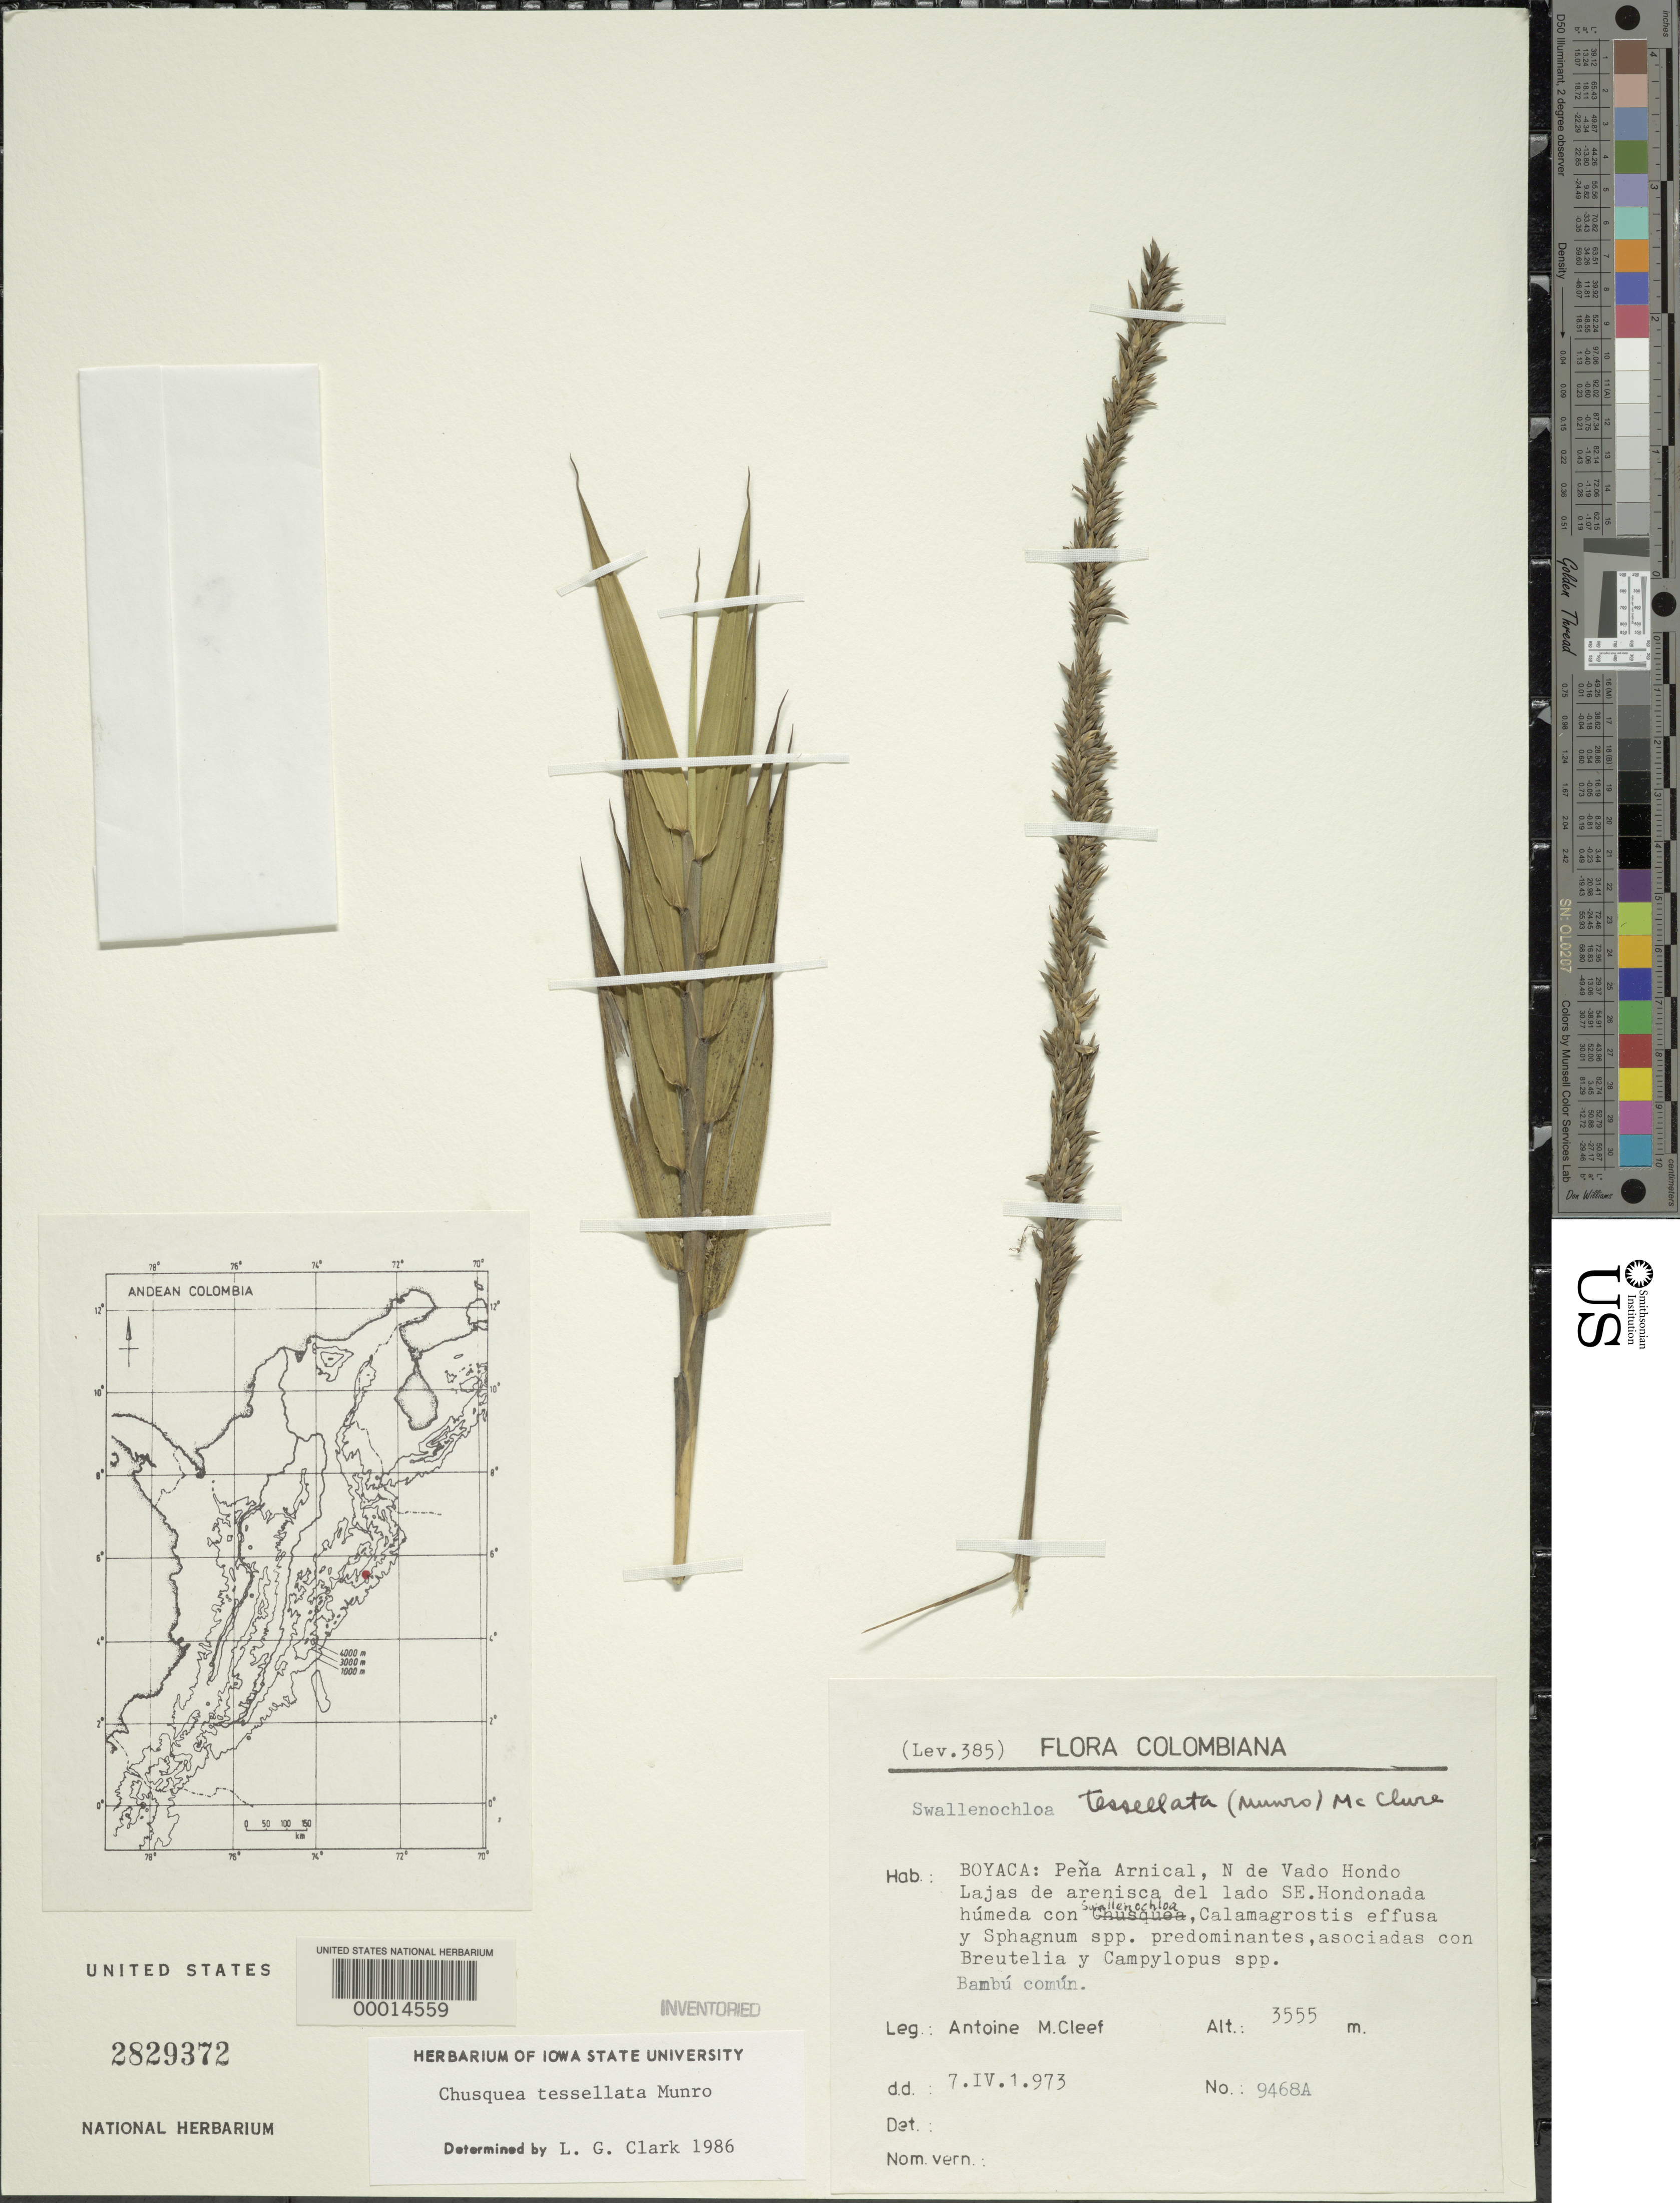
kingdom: Plantae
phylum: Tracheophyta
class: Liliopsida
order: Poales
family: Poaceae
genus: Chusquea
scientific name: Chusquea tessellata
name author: Munro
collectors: A. M. Cleef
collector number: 9468 A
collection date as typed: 07 Apr 1973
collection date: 1973-04-07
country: Colombia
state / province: Boyacá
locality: Vado Hondo Lajas, Pena Arnical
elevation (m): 3555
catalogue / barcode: US 2829372